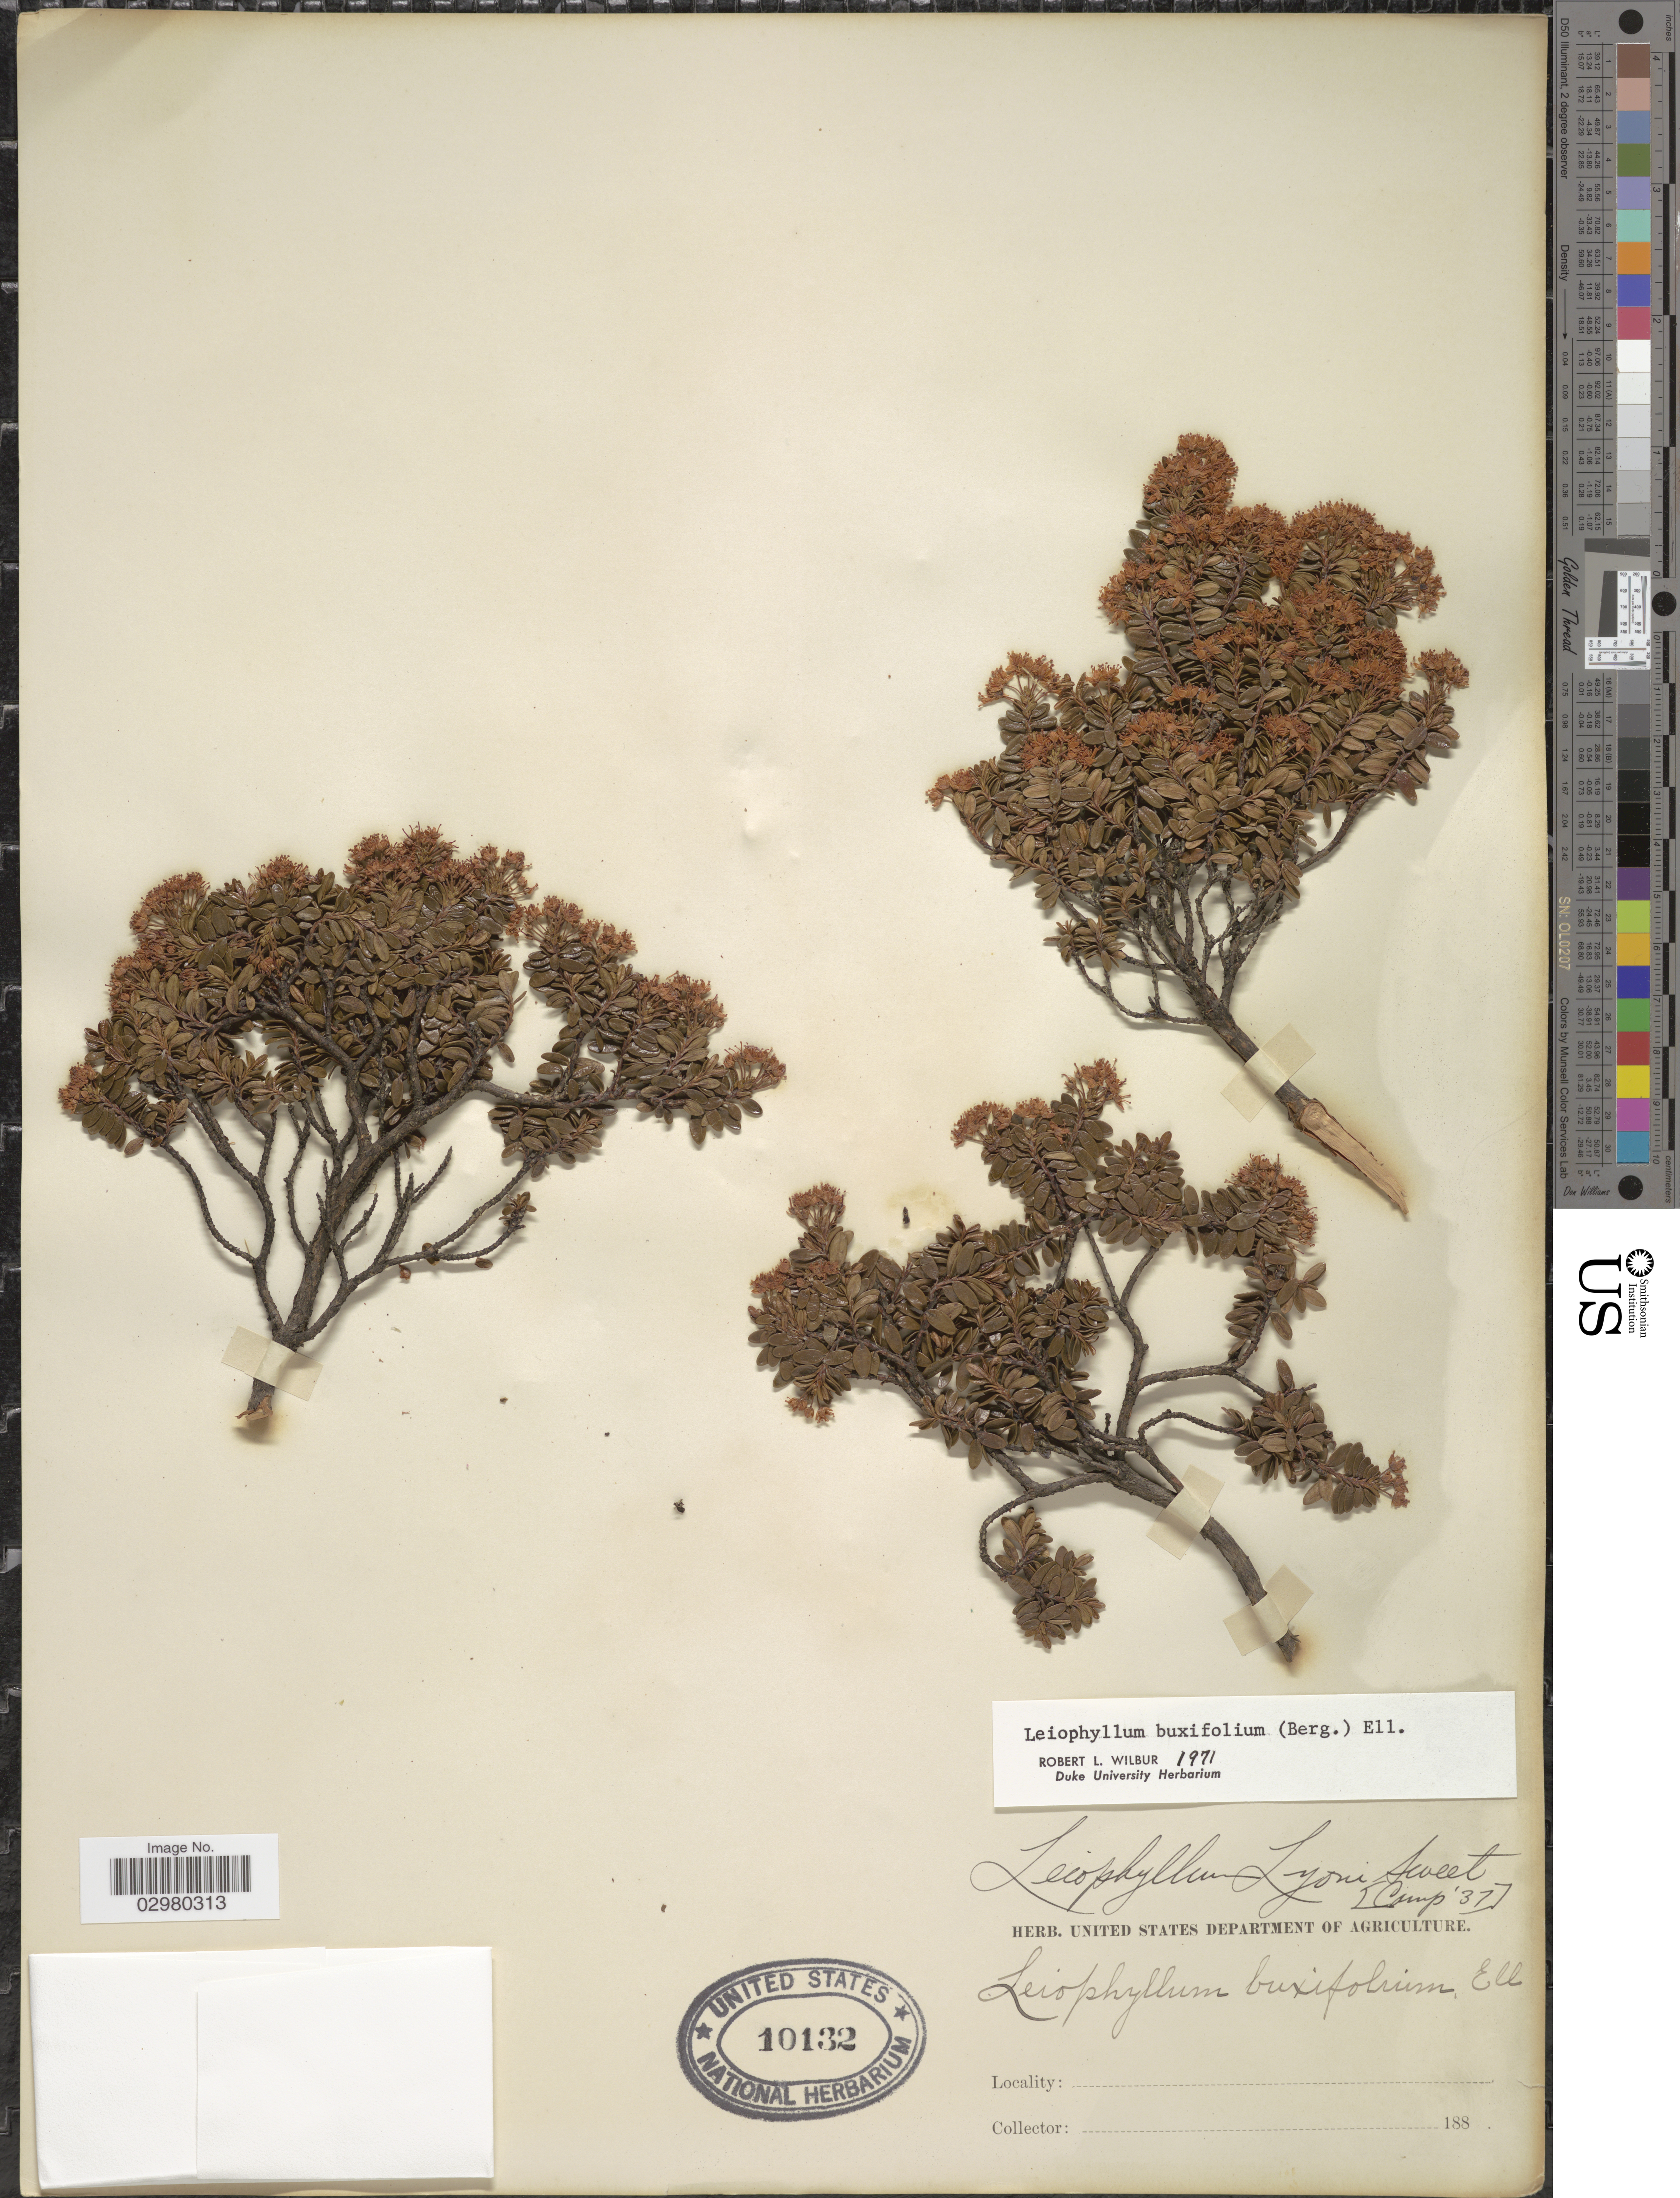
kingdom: Plantae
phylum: Tracheophyta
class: Magnoliopsida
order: Ericales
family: Ericaceae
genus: Leiophyllum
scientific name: Leiophyllum buxifolium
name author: (Bergius) Elliott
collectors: ex herb. U. S. Department of Agriculture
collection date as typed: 188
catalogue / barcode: US 10132